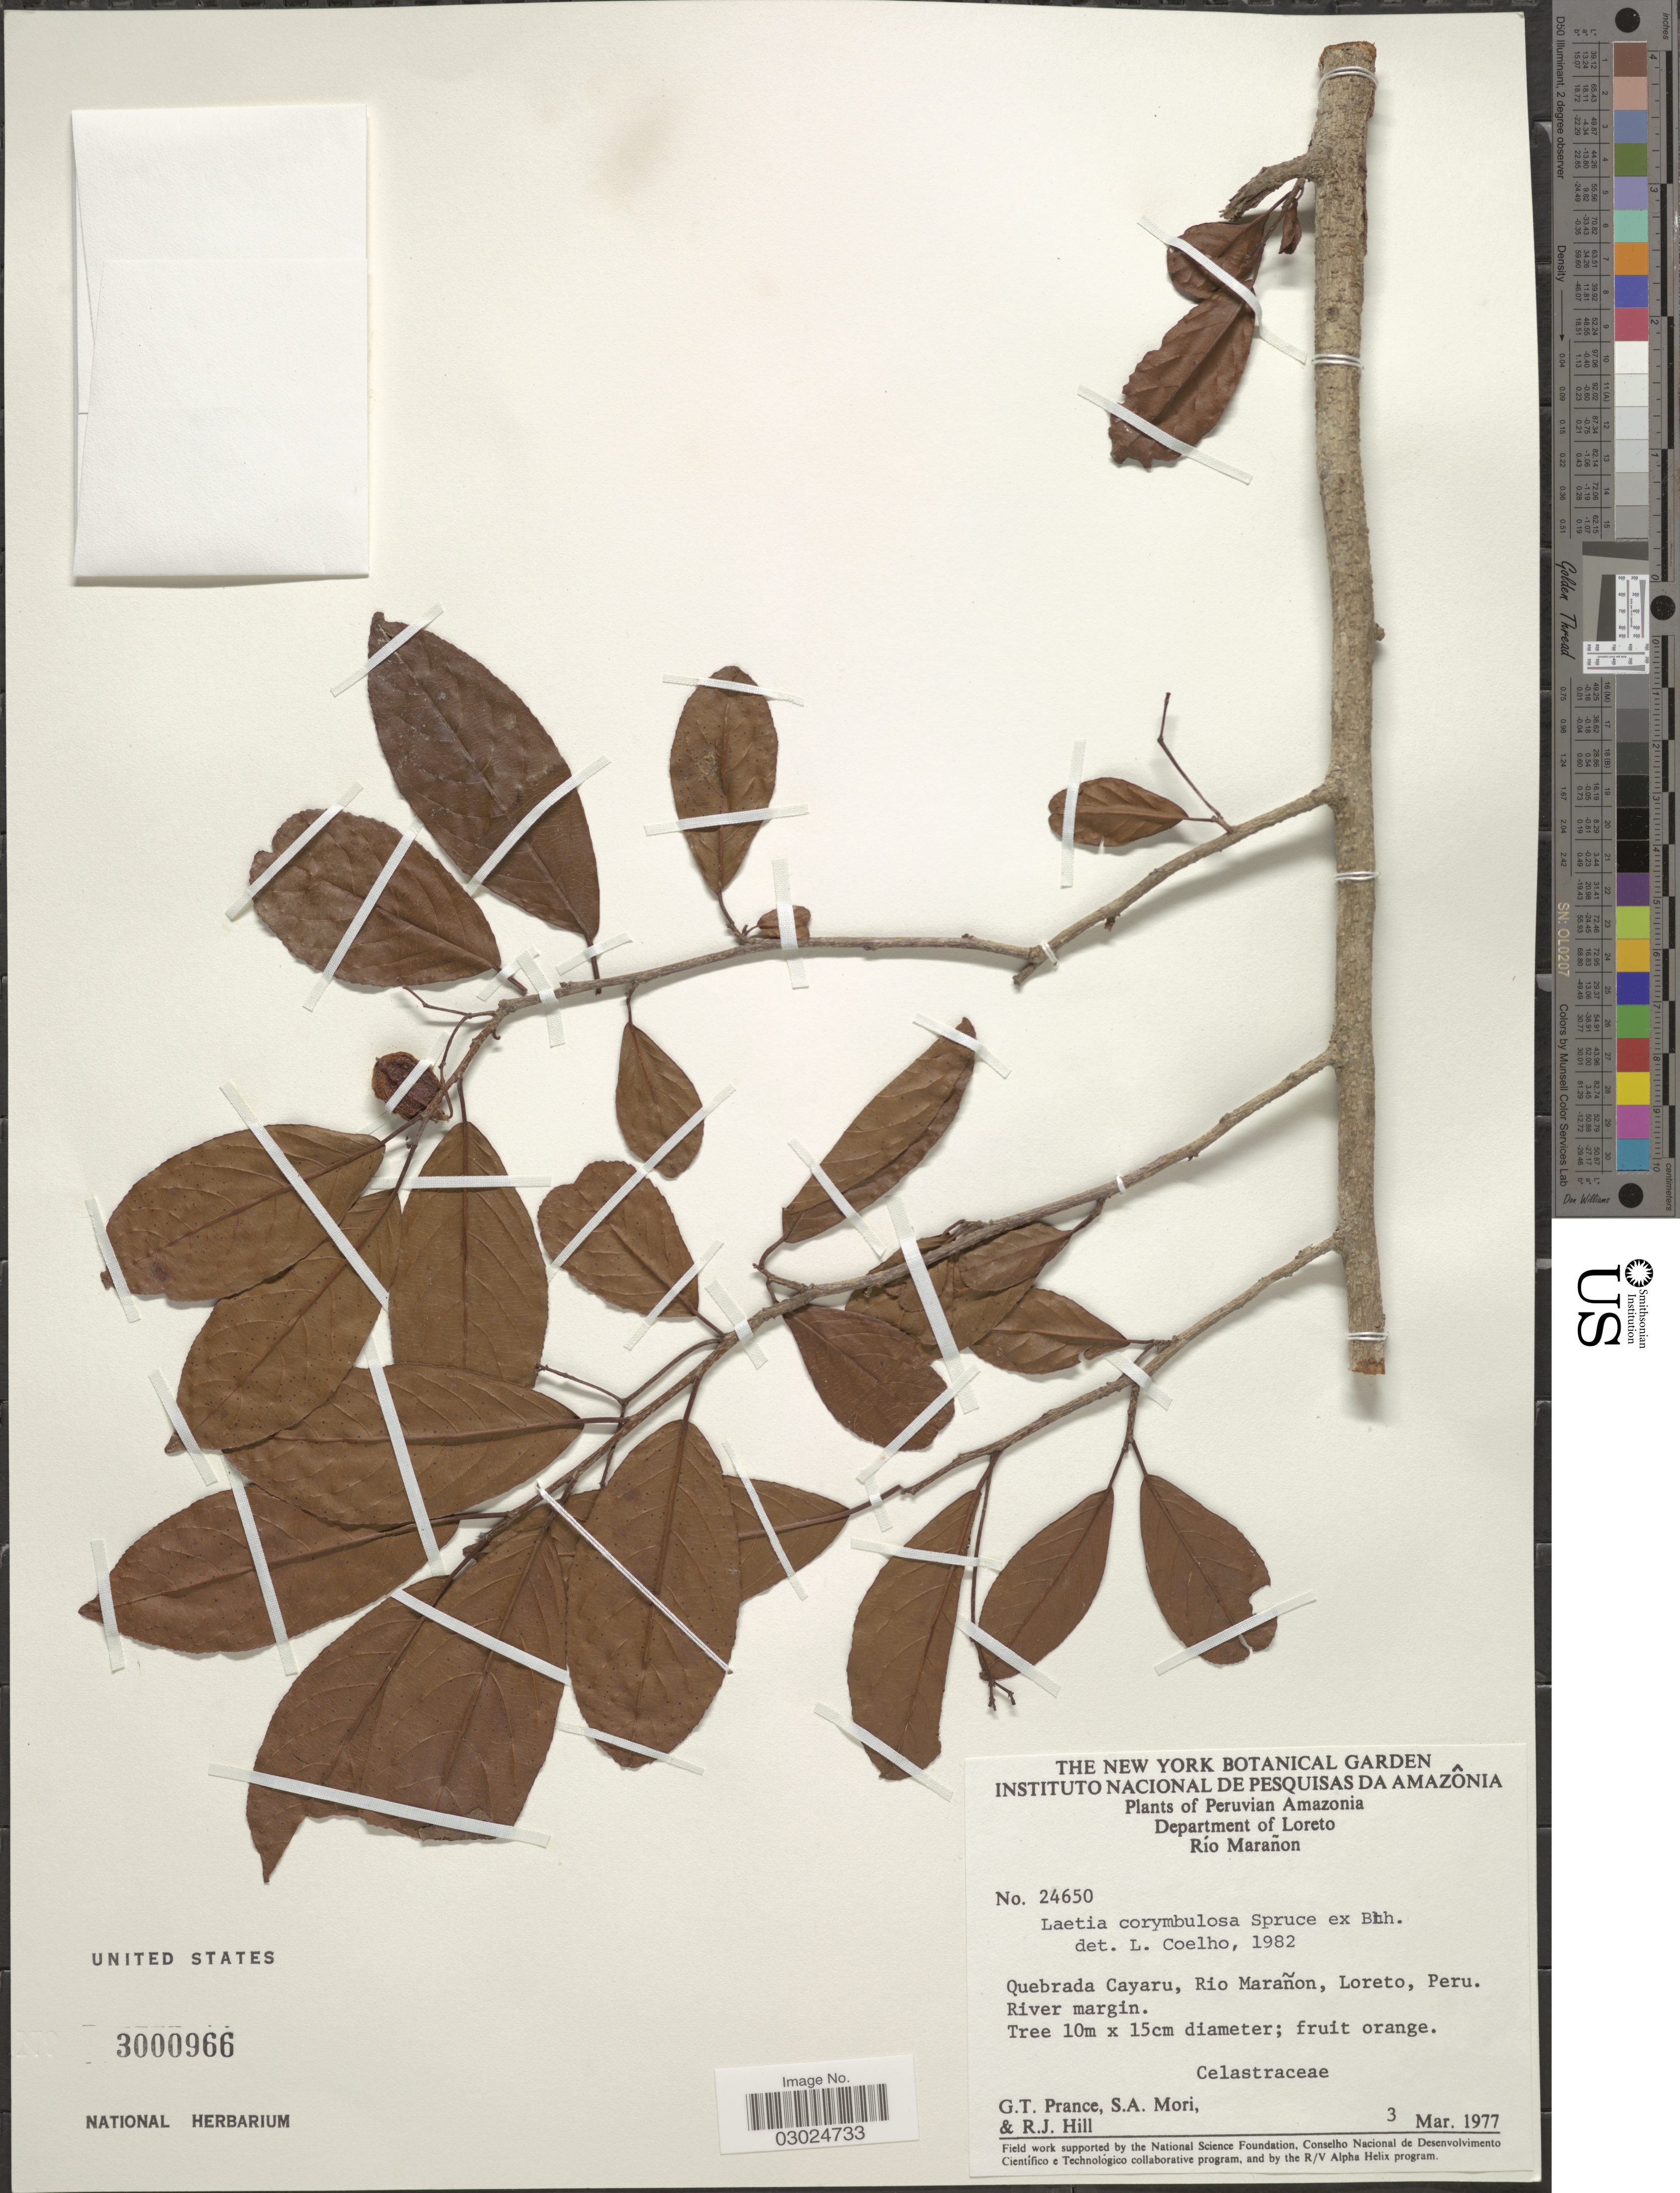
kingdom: Plantae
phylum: Tracheophyta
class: Magnoliopsida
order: Malpighiales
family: Salicaceae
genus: Laetia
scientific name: Laetia corymbulosa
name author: Spruce ex Benth.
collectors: G. T. Prance, S. Mori & R. J. Hill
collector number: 24650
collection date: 1977-03-03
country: Peru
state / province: Loreto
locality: Peruvian Amazonia, Department of Loreto, Río Marañon, Quebrada Cayaru, Rio Marañon, Loreto.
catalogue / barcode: US 3000966